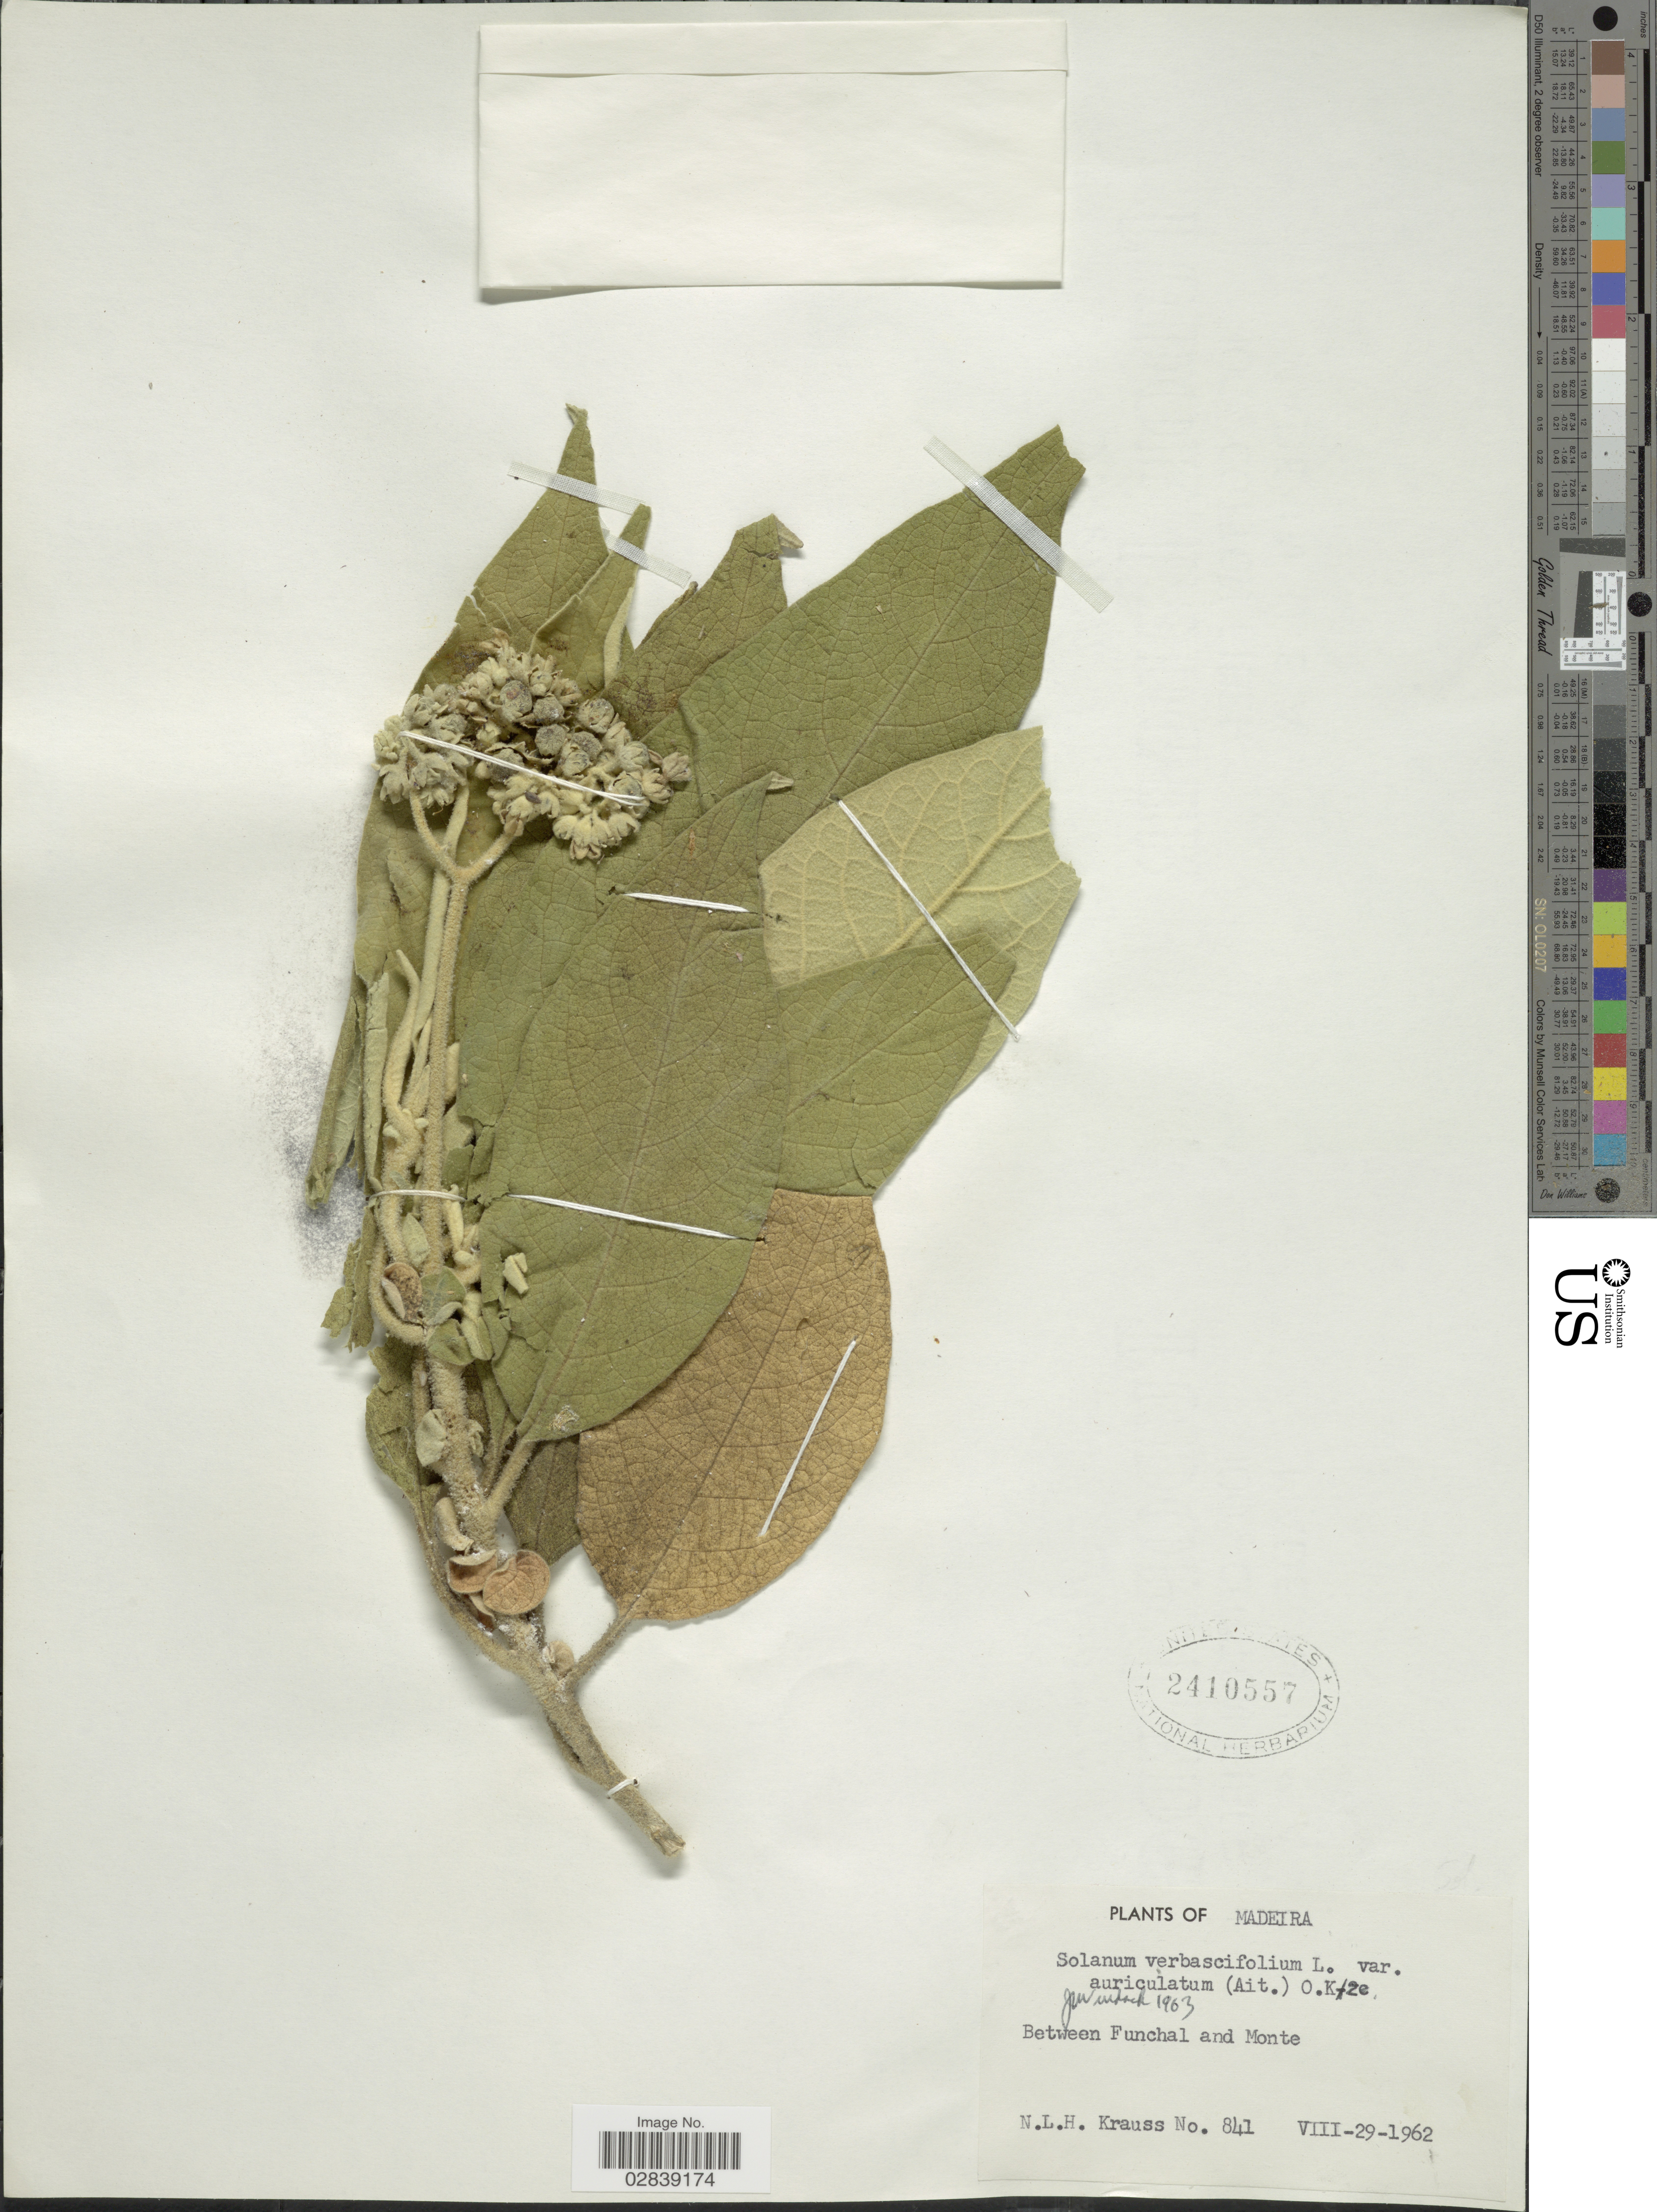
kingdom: Plantae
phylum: Tracheophyta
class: Magnoliopsida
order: Solanales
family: Solanaceae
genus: Solanum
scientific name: Solanum mauritianum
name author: Scop.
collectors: N. Krauss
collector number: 841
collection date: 1962-08-29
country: Portugal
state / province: Madeira (Aut. Reg.)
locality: Between Funchal and Monte.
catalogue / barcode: US 2410557